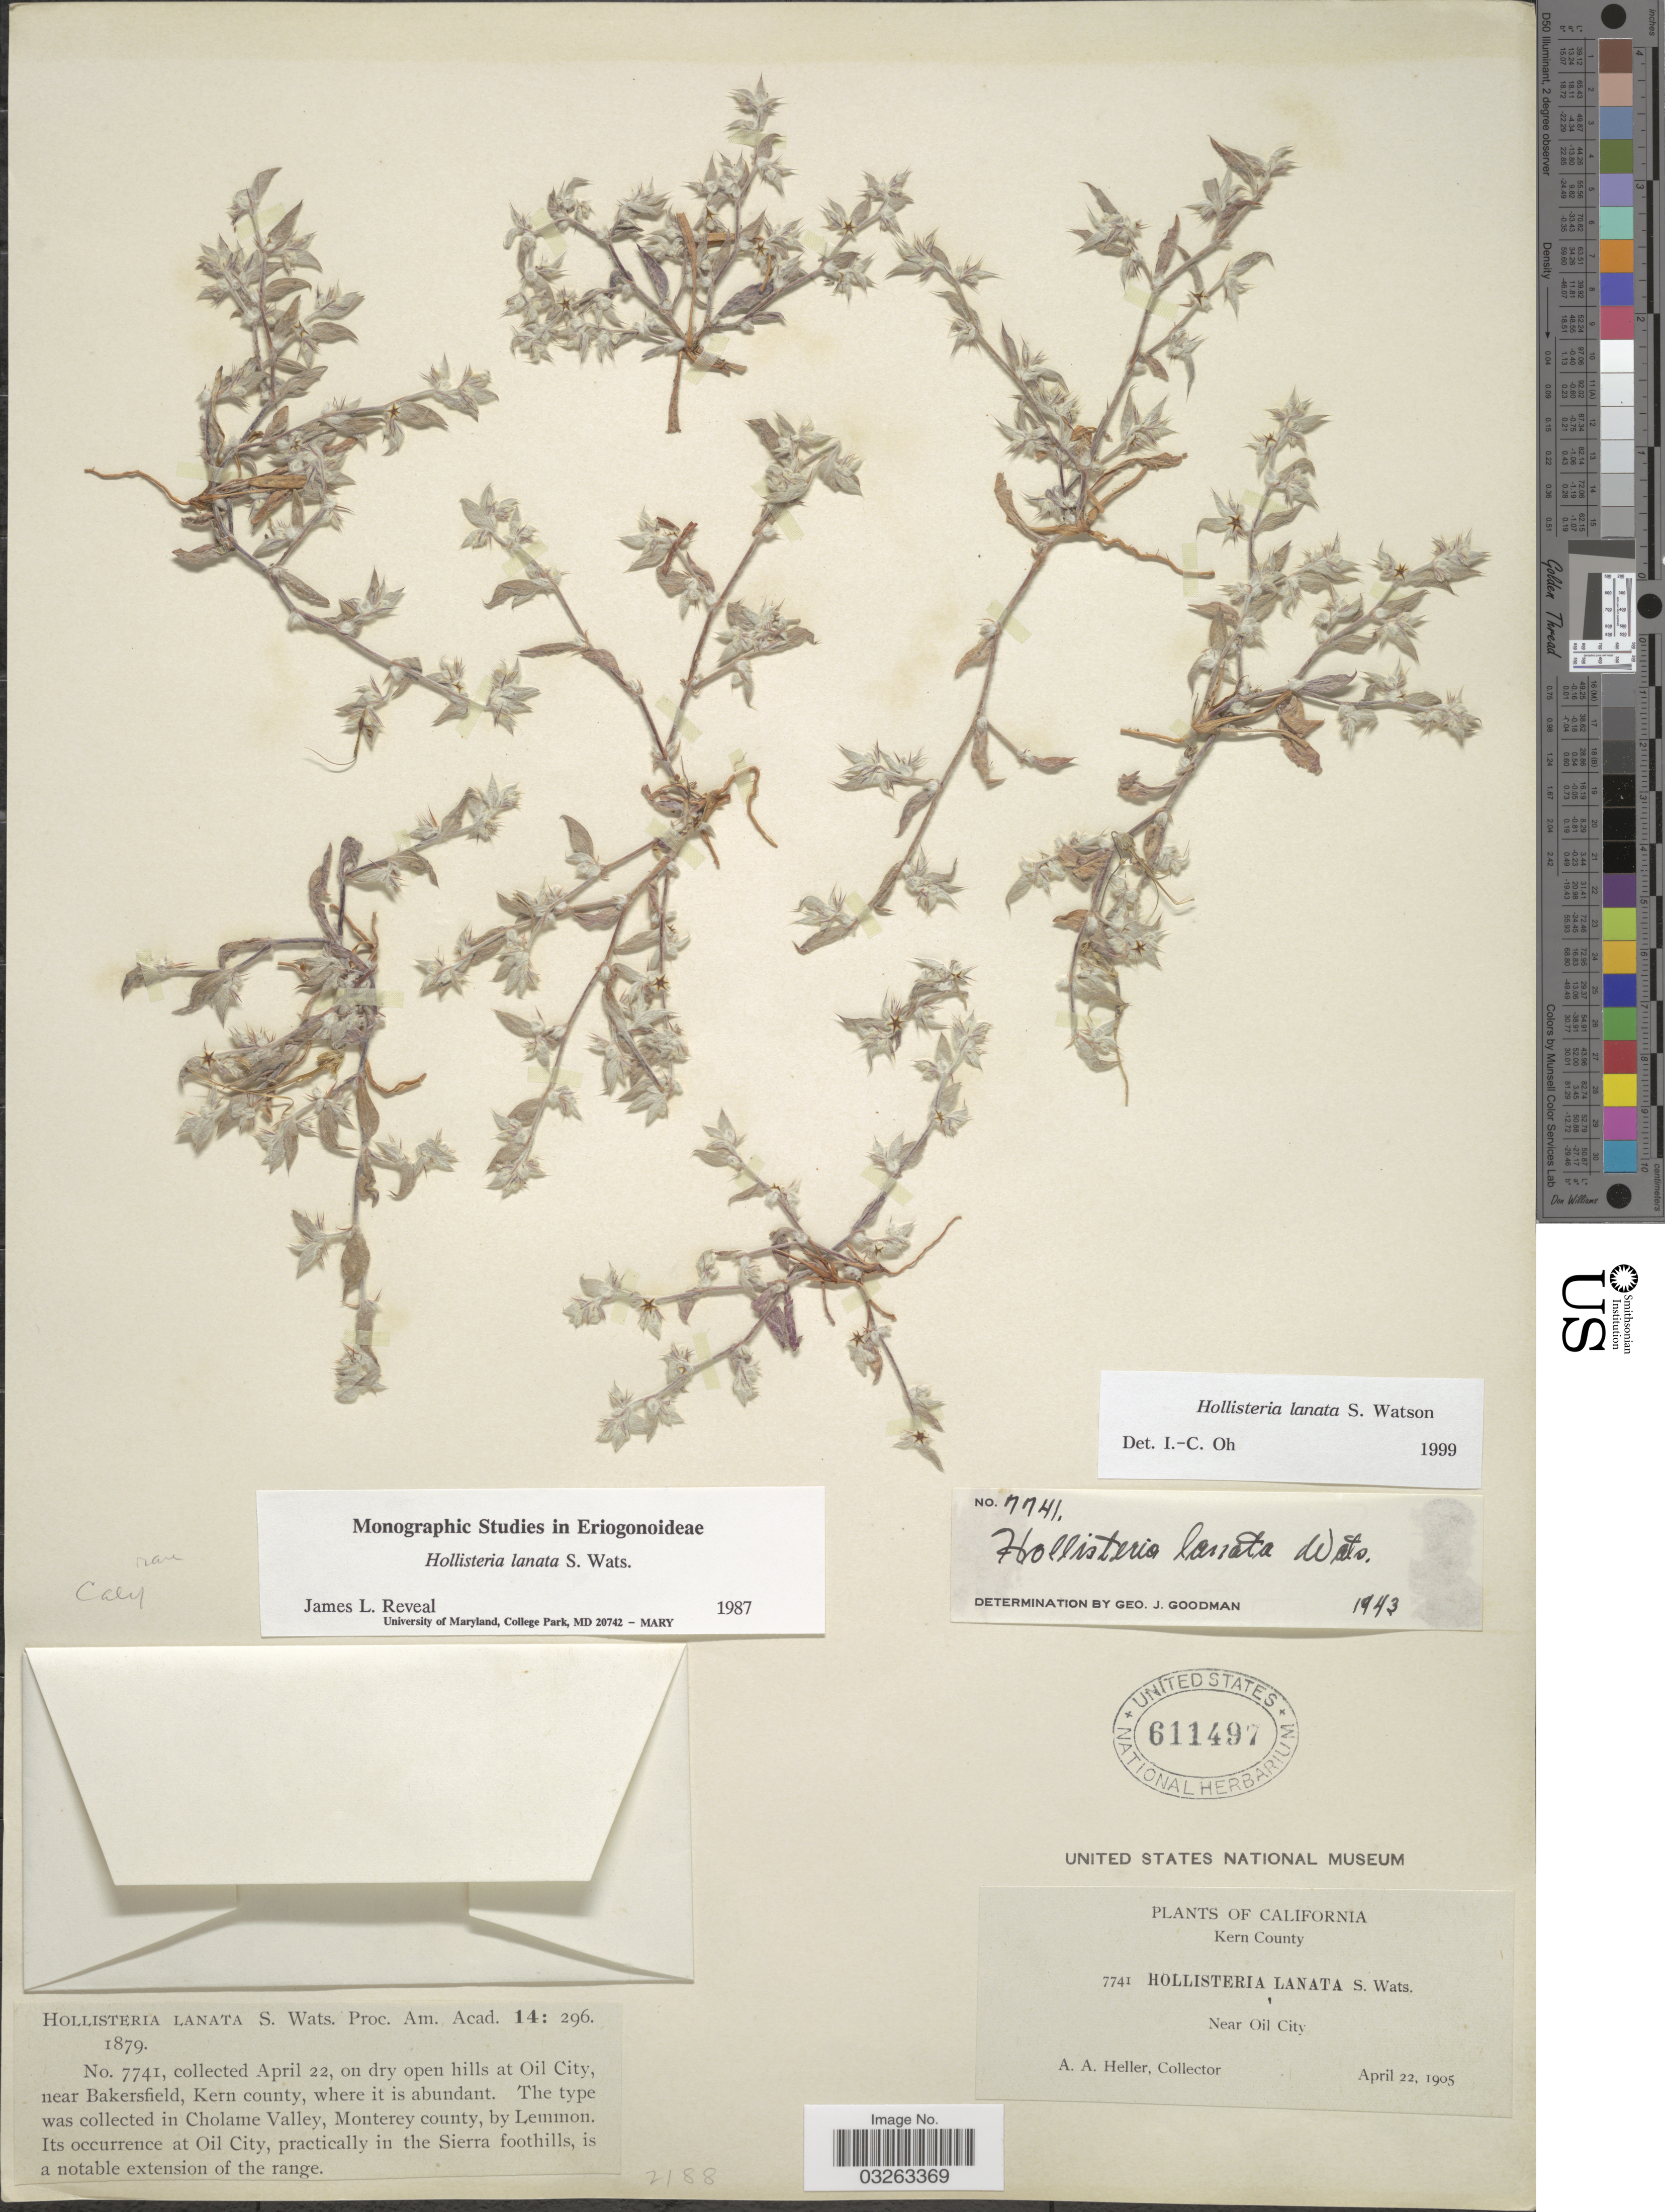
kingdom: Plantae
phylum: Tracheophyta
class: Magnoliopsida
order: Caryophyllales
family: Polygonaceae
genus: Hollisteria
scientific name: Hollisteria lanata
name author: S. Watson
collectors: A. A. Heller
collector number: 7741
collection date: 1905-04-22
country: United States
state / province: California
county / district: Kern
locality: Kern County. Near Oil City. At Oil City, near Bakersfield.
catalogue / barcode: US 611497